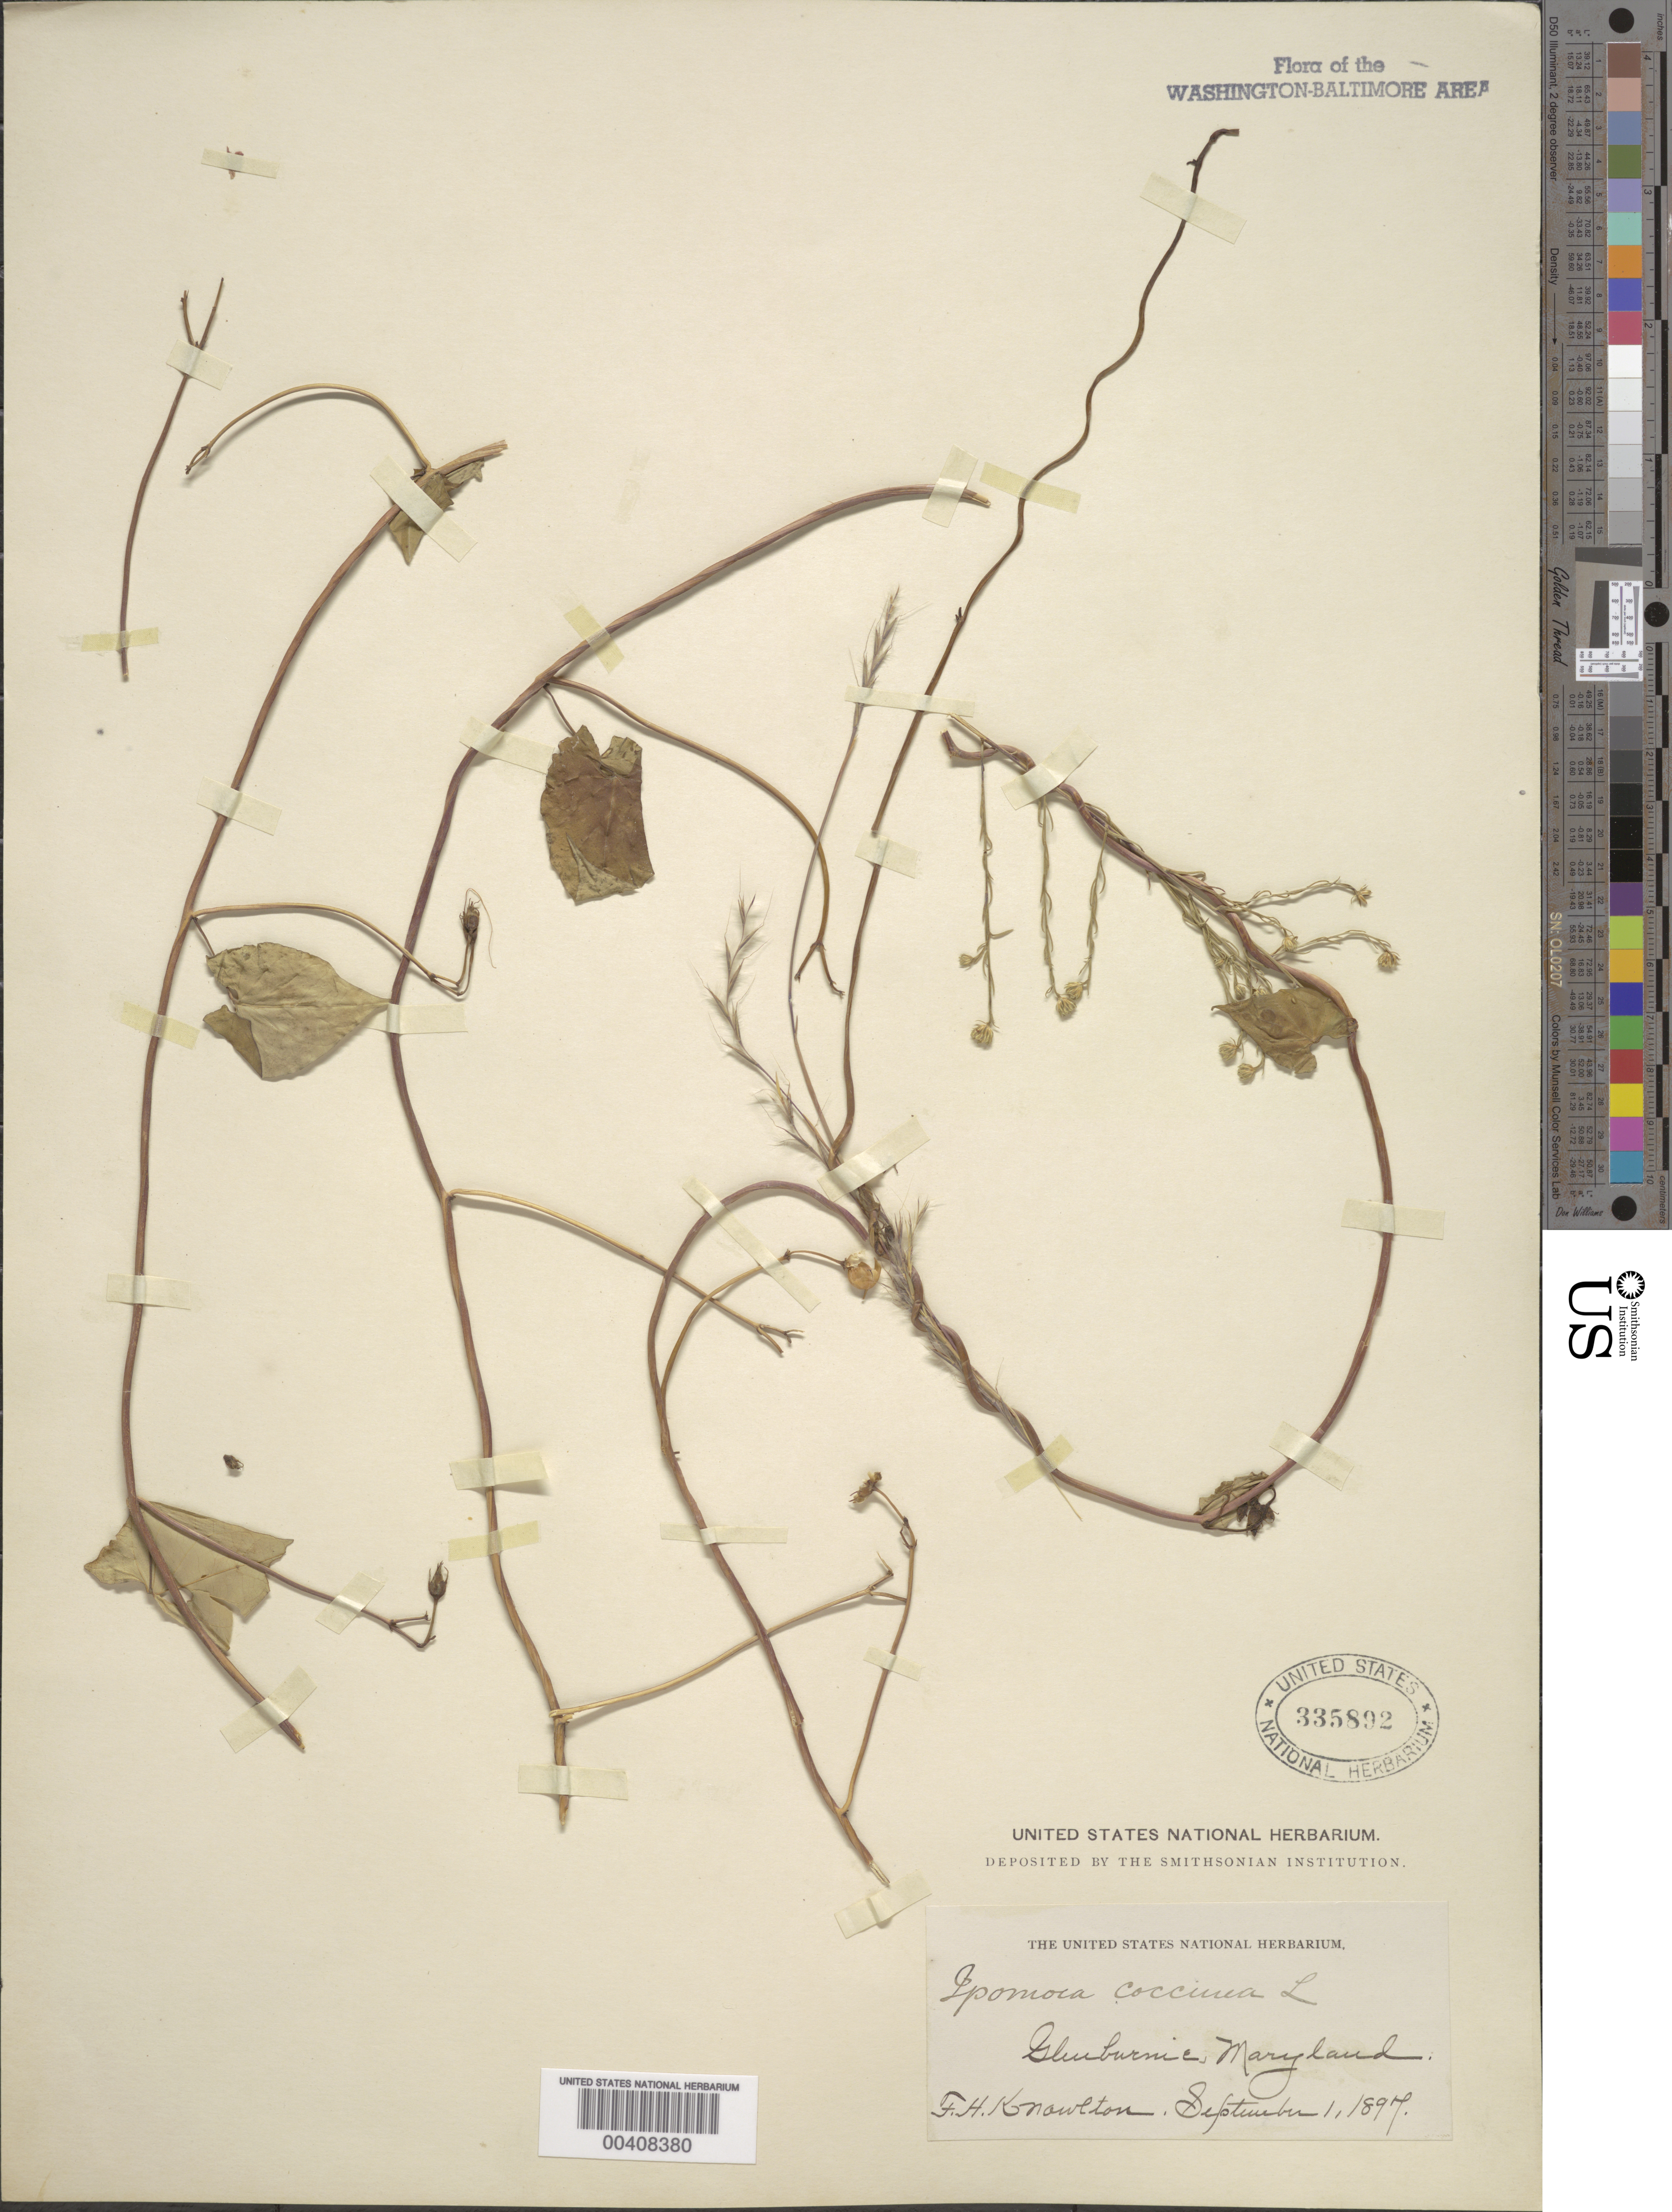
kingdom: Plantae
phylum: Tracheophyta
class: Magnoliopsida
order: Solanales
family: Convolvulaceae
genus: Ipomoea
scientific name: Ipomoea coccinea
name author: L.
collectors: F. H. Knowlton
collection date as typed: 01 Sep 1897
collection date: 1897-09-01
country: United States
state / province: Maryland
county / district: Montgomery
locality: Glen Burnie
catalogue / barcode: US 335892